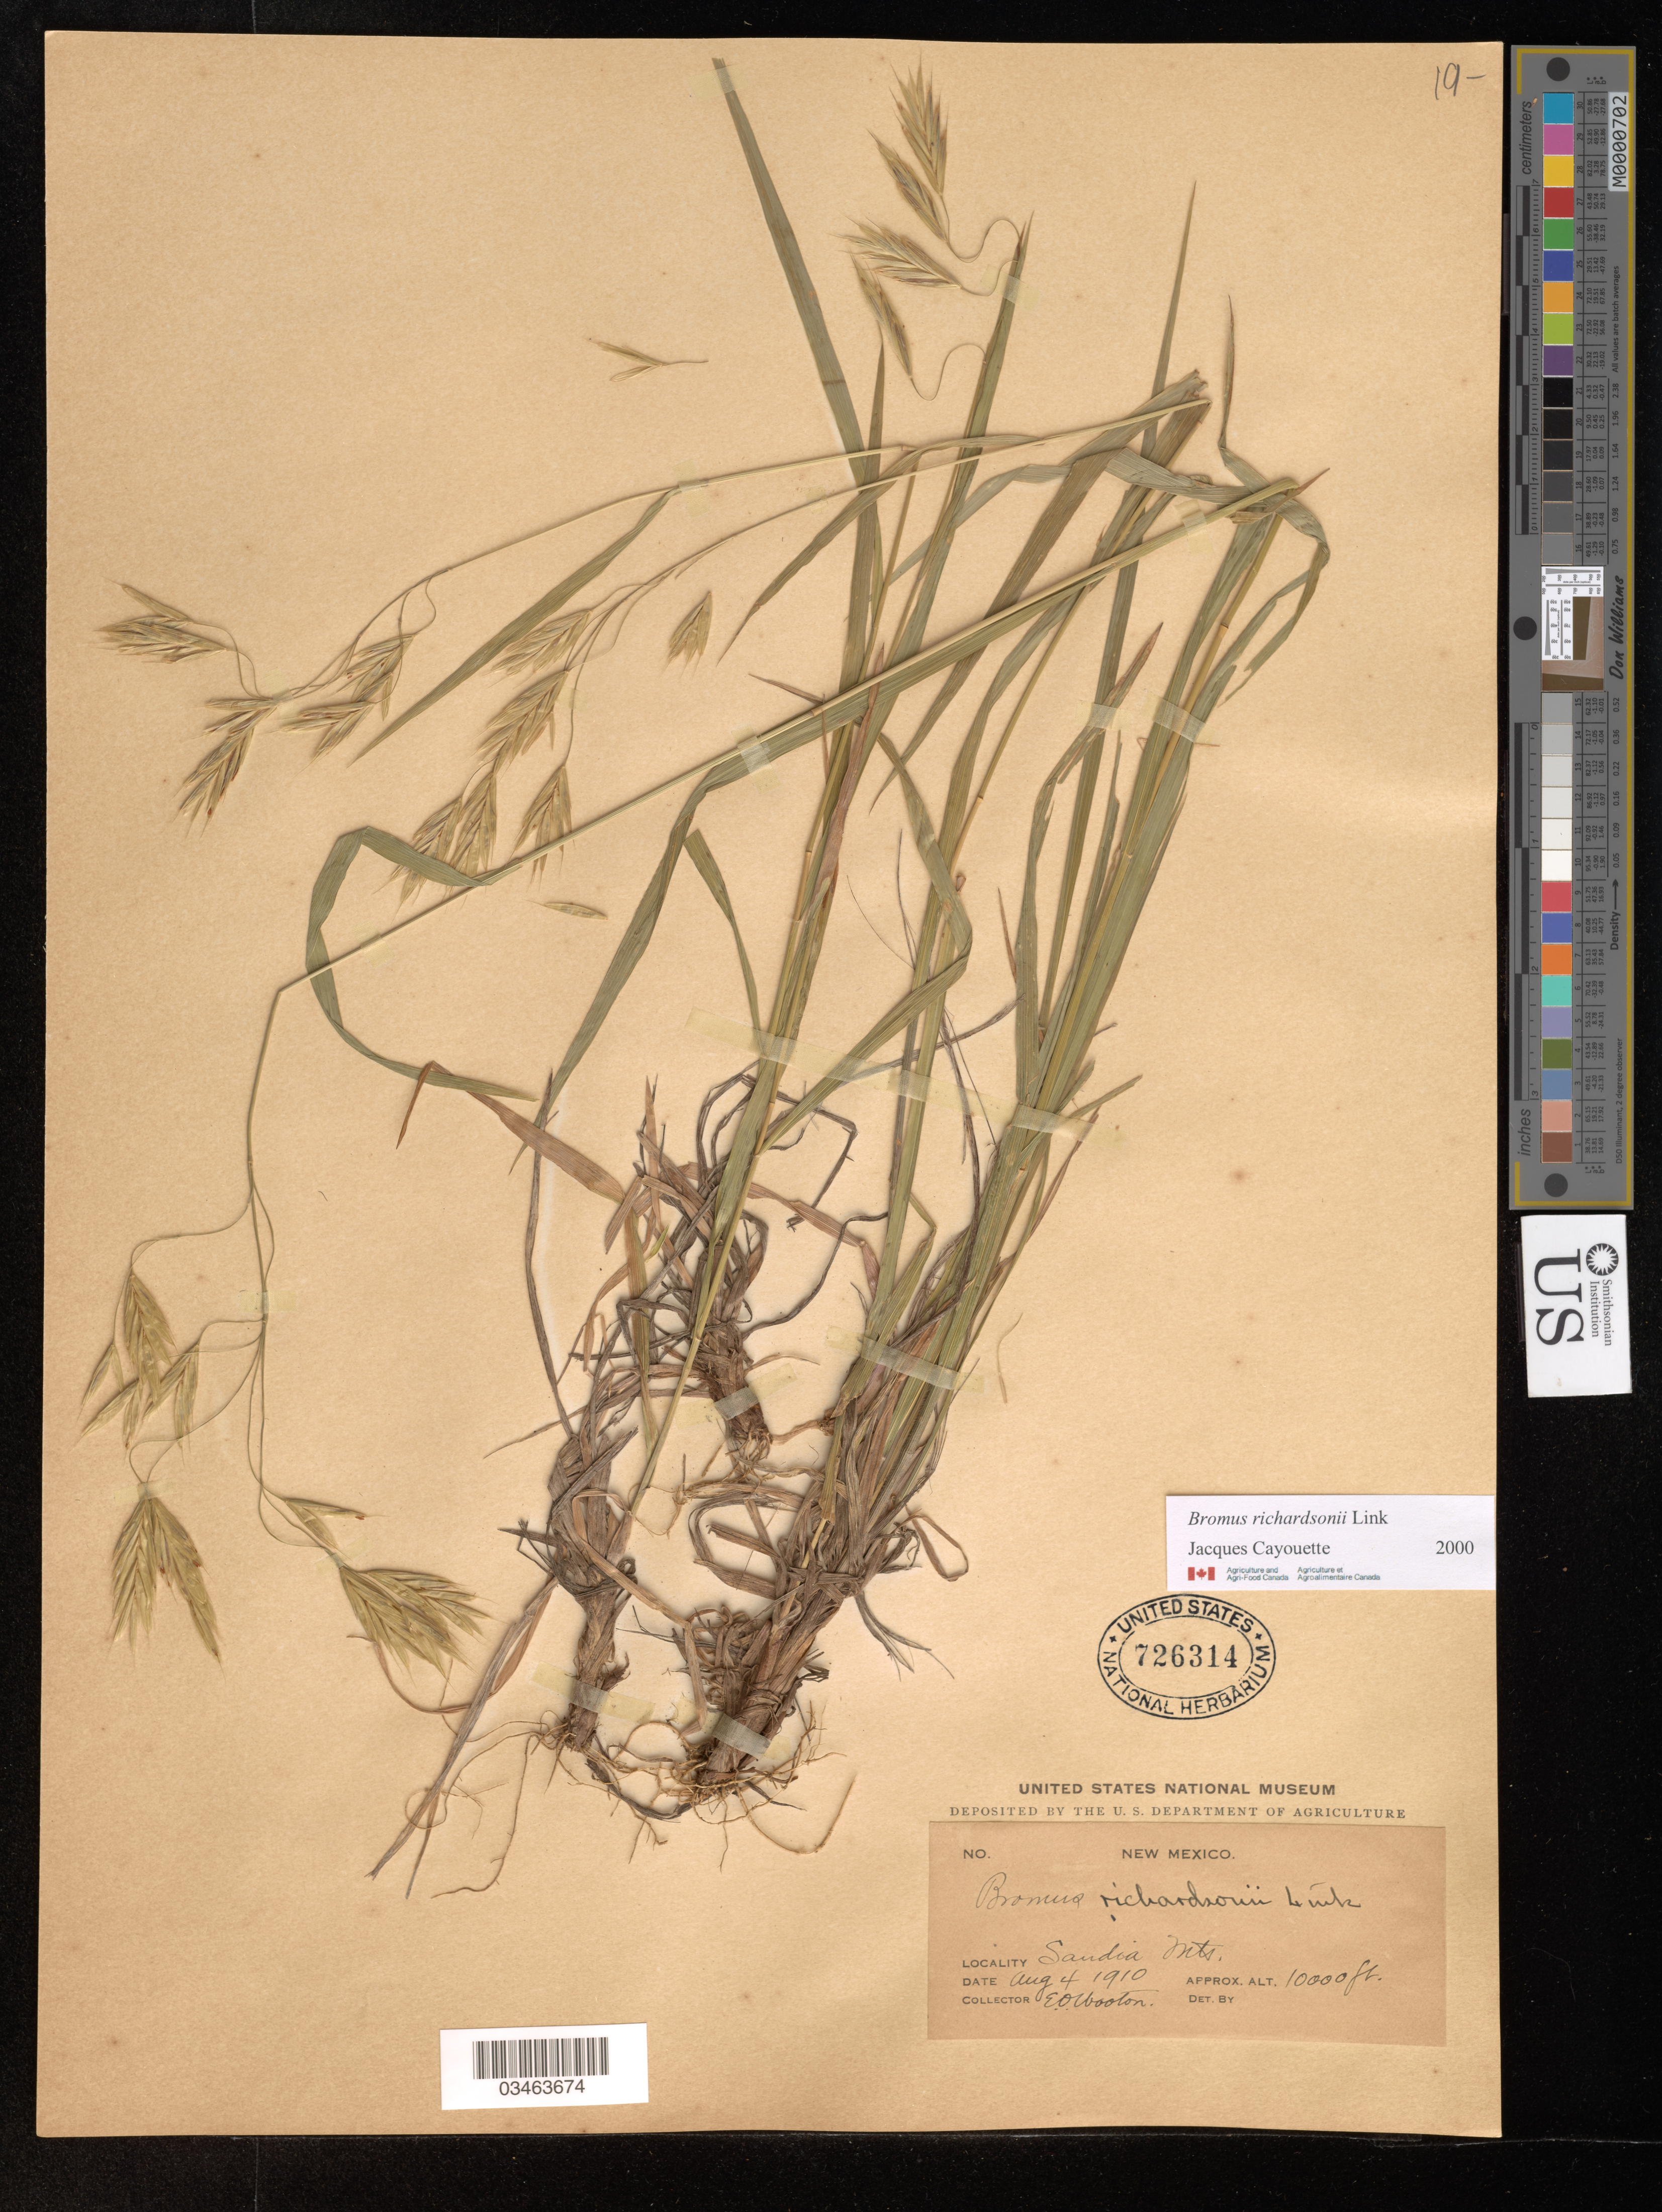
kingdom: Plantae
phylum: Tracheophyta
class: Liliopsida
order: Poales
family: Poaceae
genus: Bromus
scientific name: Bromus richardsonii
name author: Link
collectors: E. O. Wooton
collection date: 1910-08-04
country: United States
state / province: New Mexico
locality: Sandia Mts.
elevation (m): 3048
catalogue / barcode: US 726314